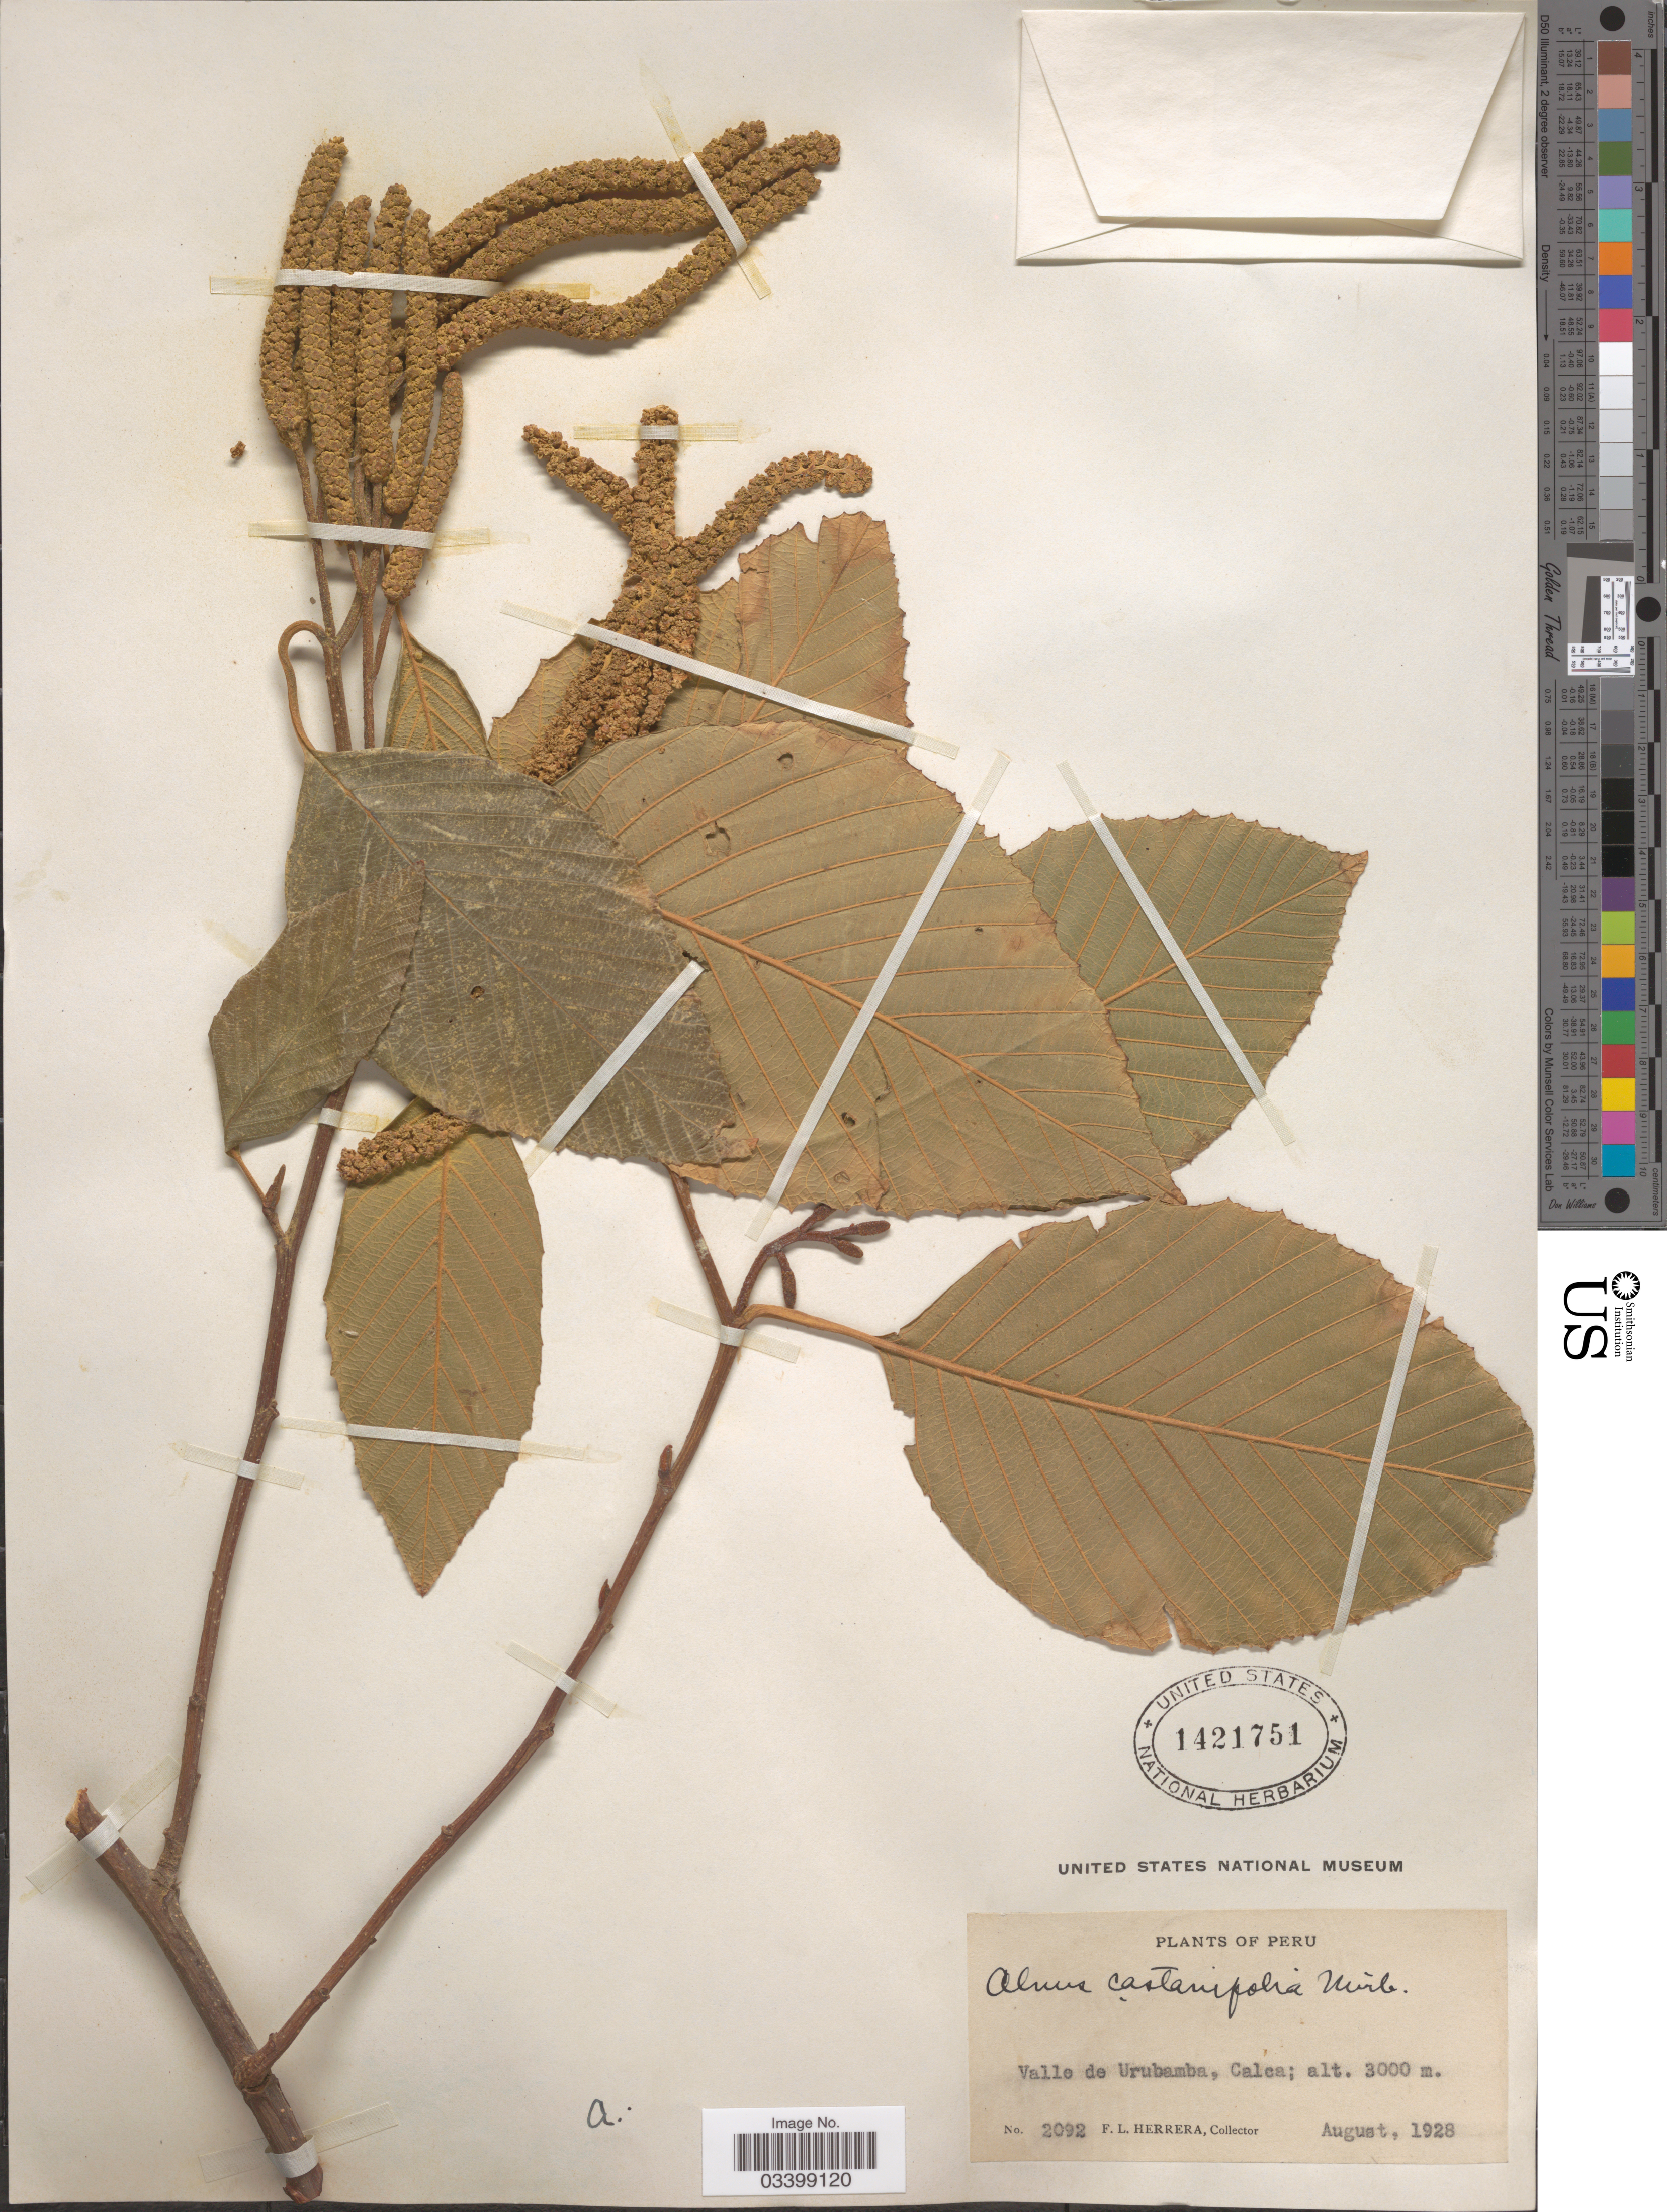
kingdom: Plantae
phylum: Tracheophyta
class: Magnoliopsida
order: Fagales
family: Betulaceae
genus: Alnus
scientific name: Alnus acuminata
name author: Kunth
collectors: F. L. Herrera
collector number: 2092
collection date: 1928-08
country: Peru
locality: Valle de Urubamba, Calca.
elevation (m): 3000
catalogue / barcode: US 1421751